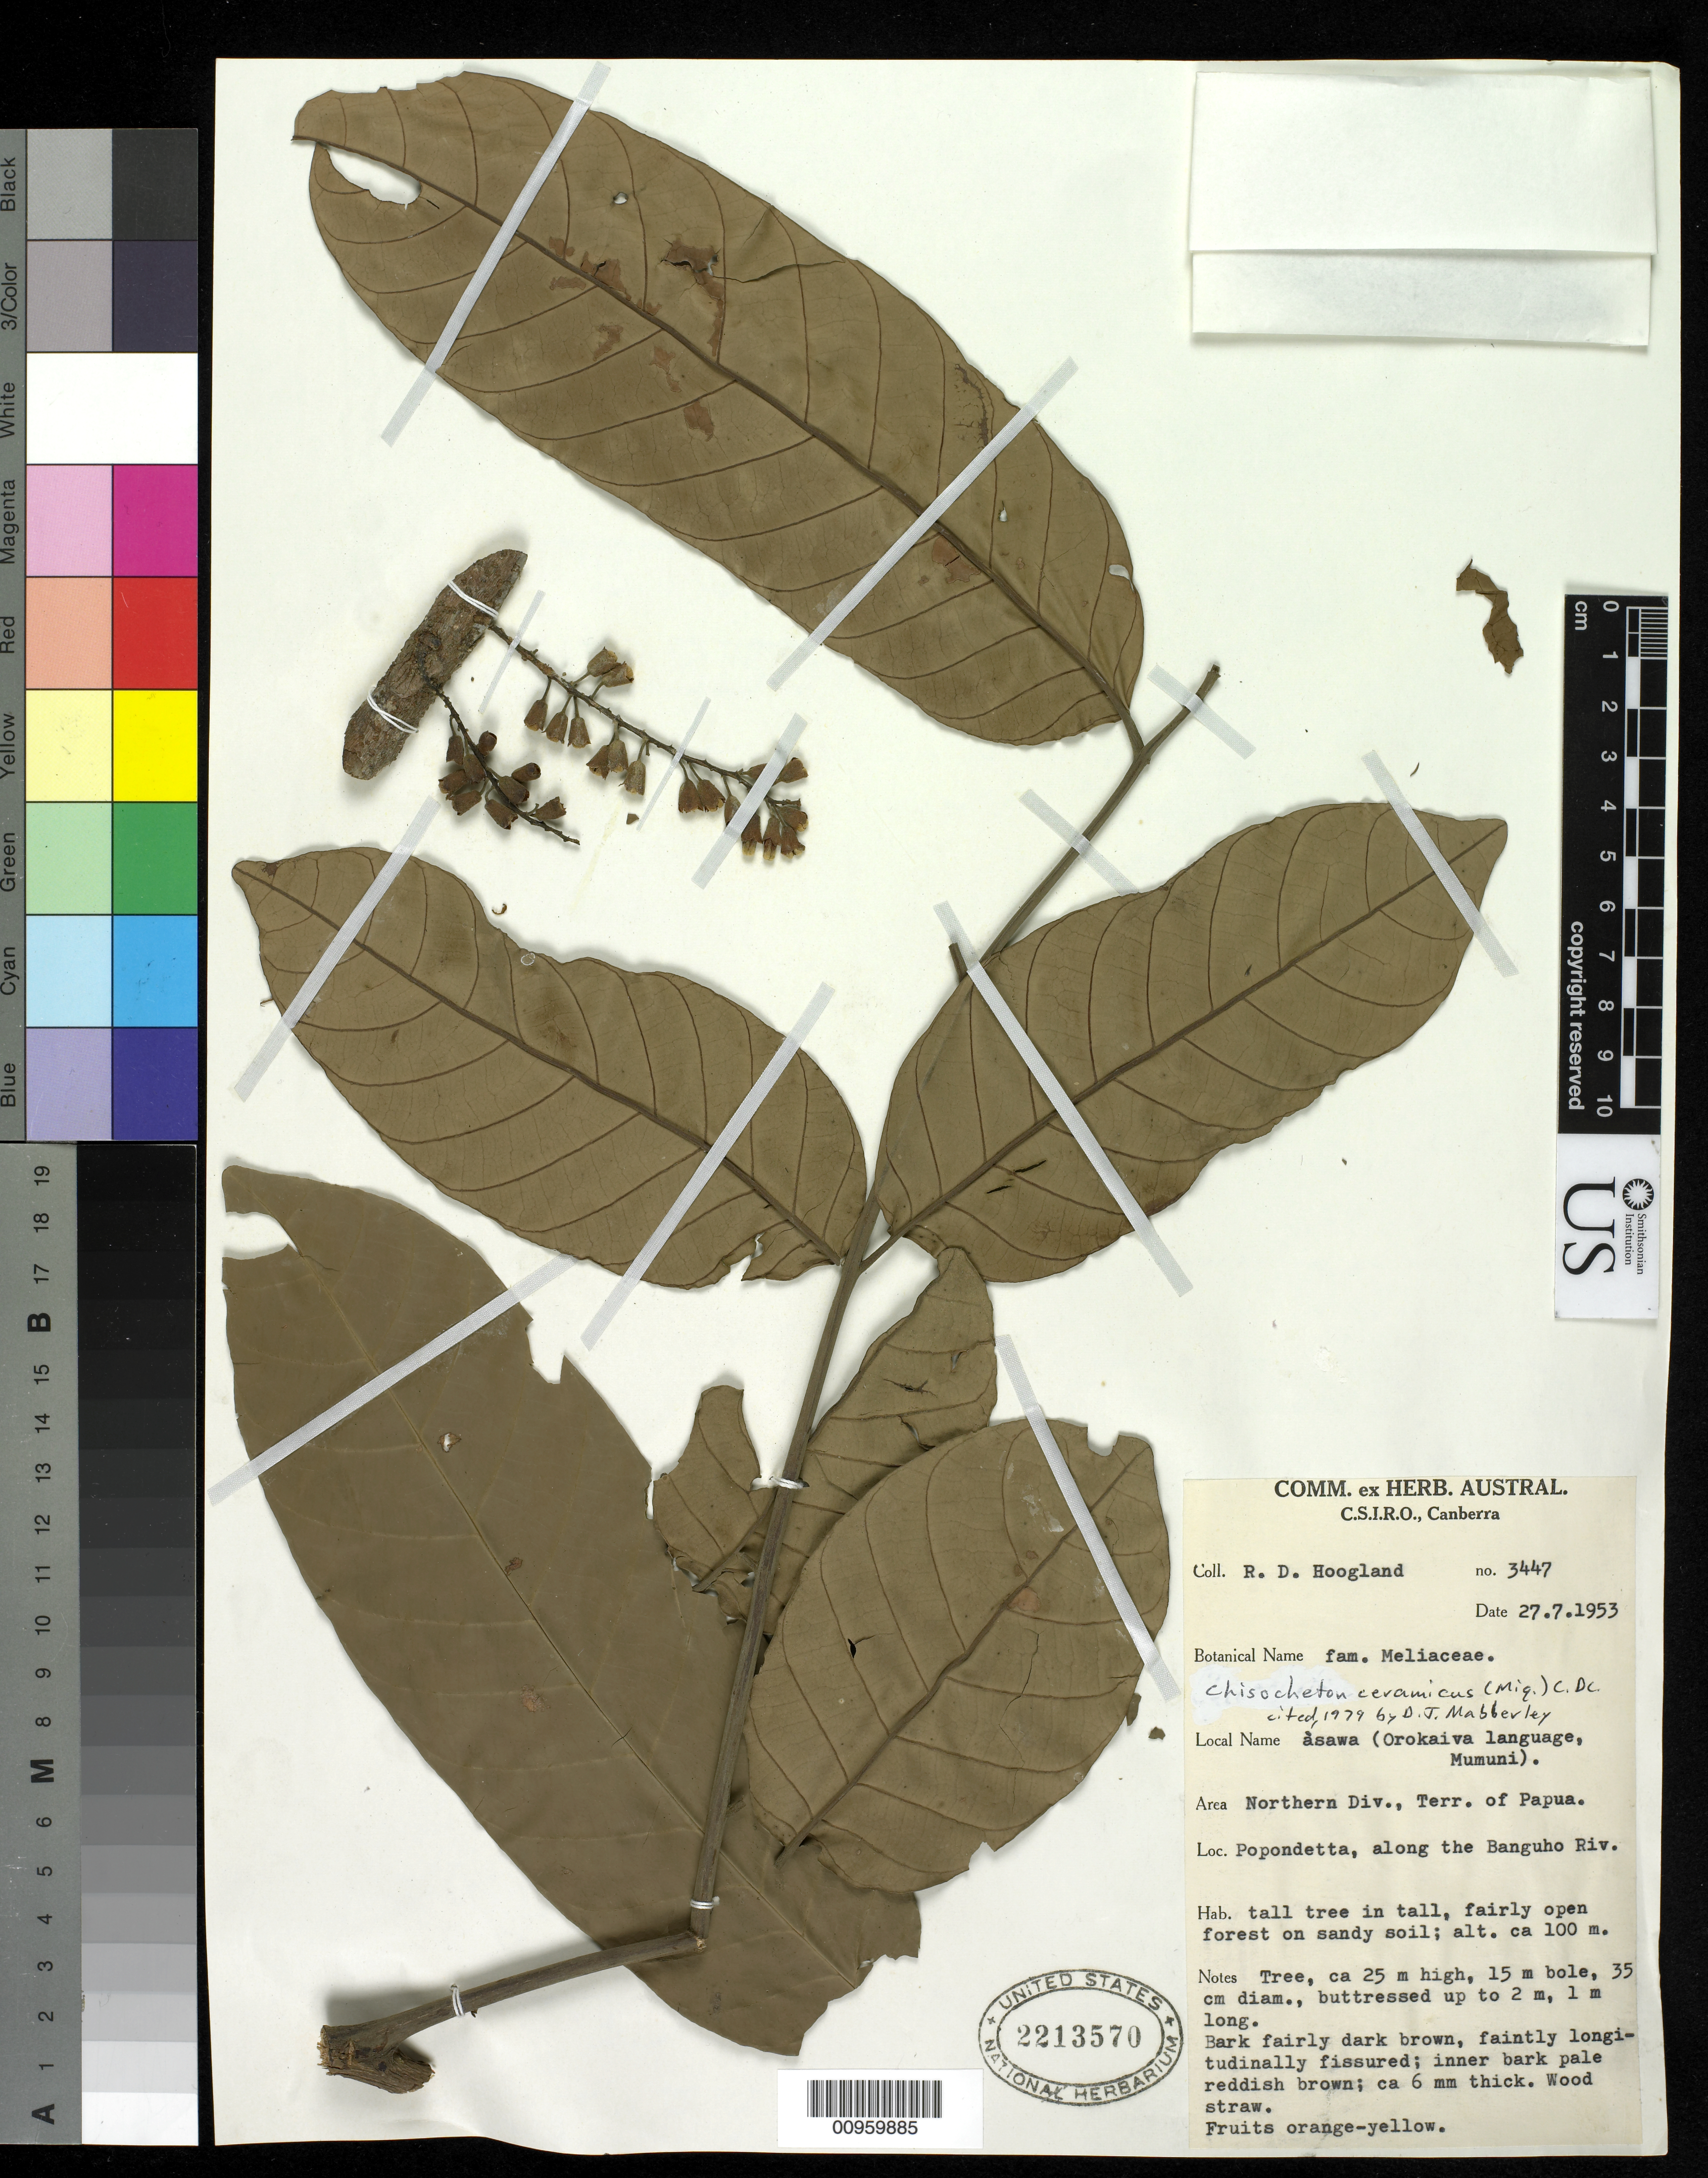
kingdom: Plantae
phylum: Tracheophyta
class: Magnoliopsida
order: Sapindales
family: Meliaceae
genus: Chisocheton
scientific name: Chisocheton ceramicus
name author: (Miq.) C. DC.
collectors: R. D. Hoogland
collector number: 3447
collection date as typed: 27 Jul 1953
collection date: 1953-07-27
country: Papua New Guinea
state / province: Northern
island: New Guinea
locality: Popondetta, along Banguho River.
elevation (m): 100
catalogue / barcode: US 2213570